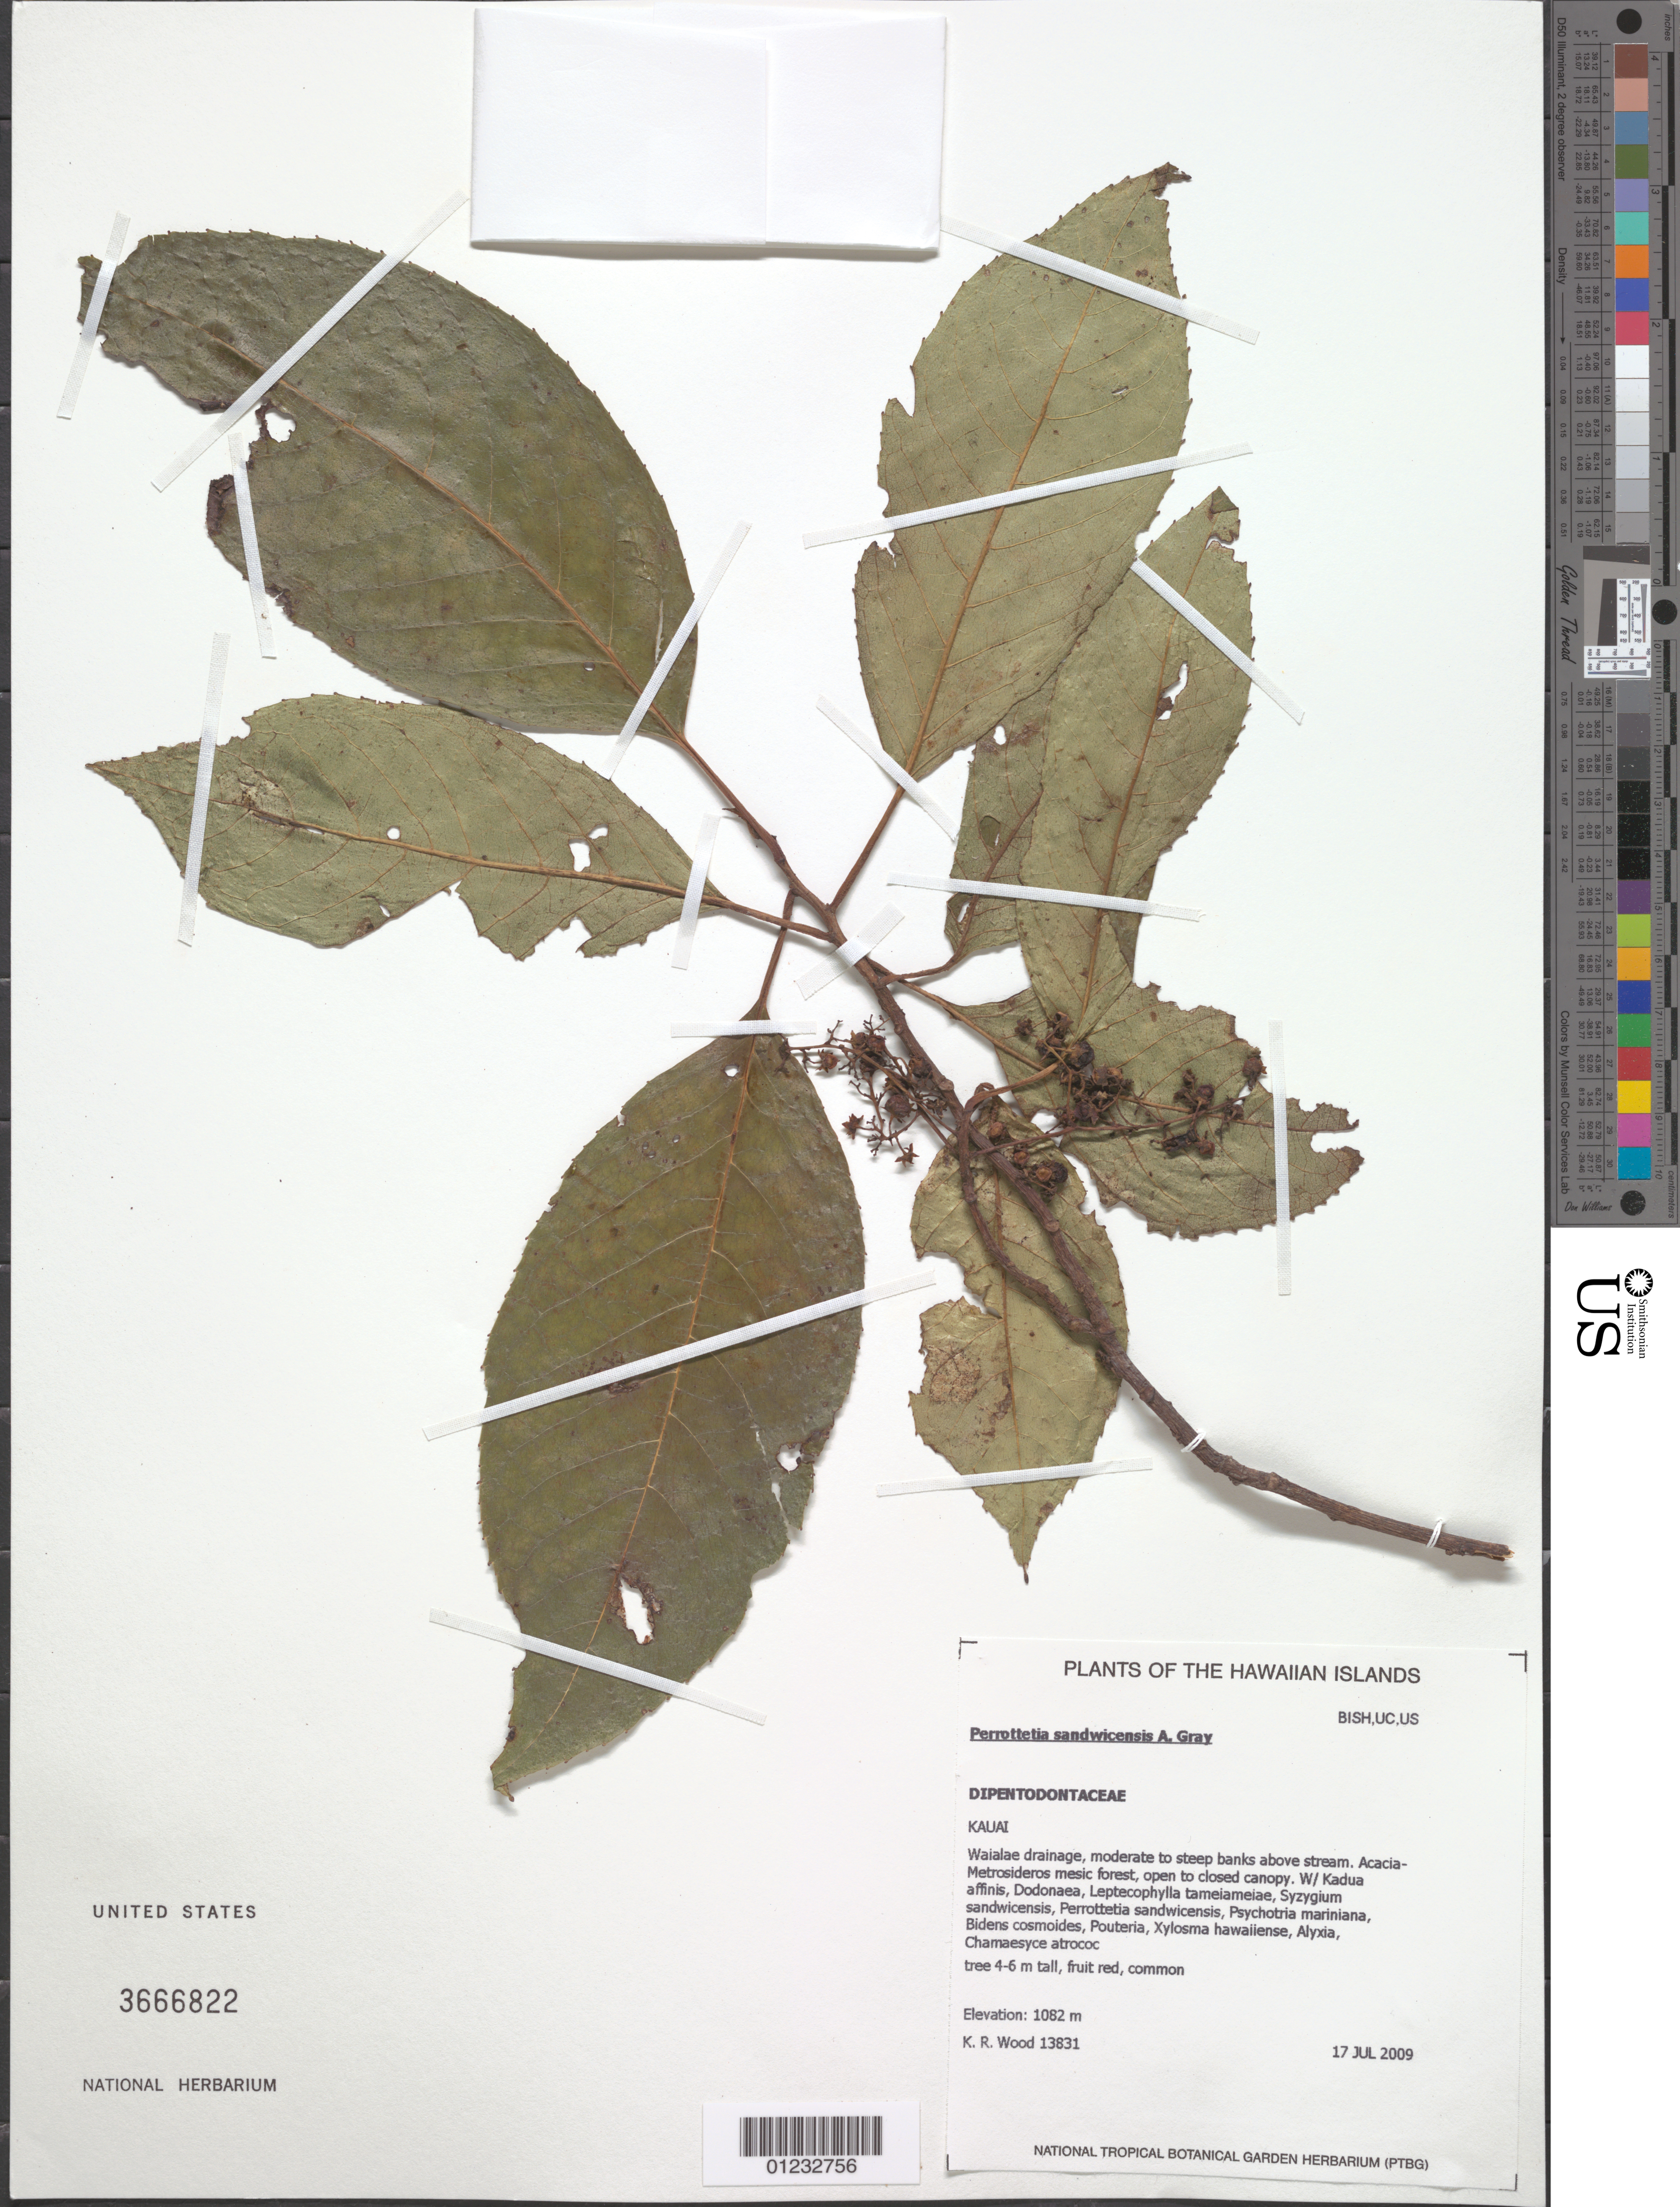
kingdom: Plantae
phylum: Tracheophyta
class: Magnoliopsida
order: Huerteales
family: Dipentodontaceae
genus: Perrottetia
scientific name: Perrottetia sandwicensis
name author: A. Gray in Wilkes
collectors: K. R. Wood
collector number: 13831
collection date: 2009-07-17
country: United States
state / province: Hawaii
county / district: Kauai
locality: The Hawaiian Islands. Kauai. Waialae drainage, moderate to steep banks above stream.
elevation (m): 1082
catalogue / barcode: US 3666822